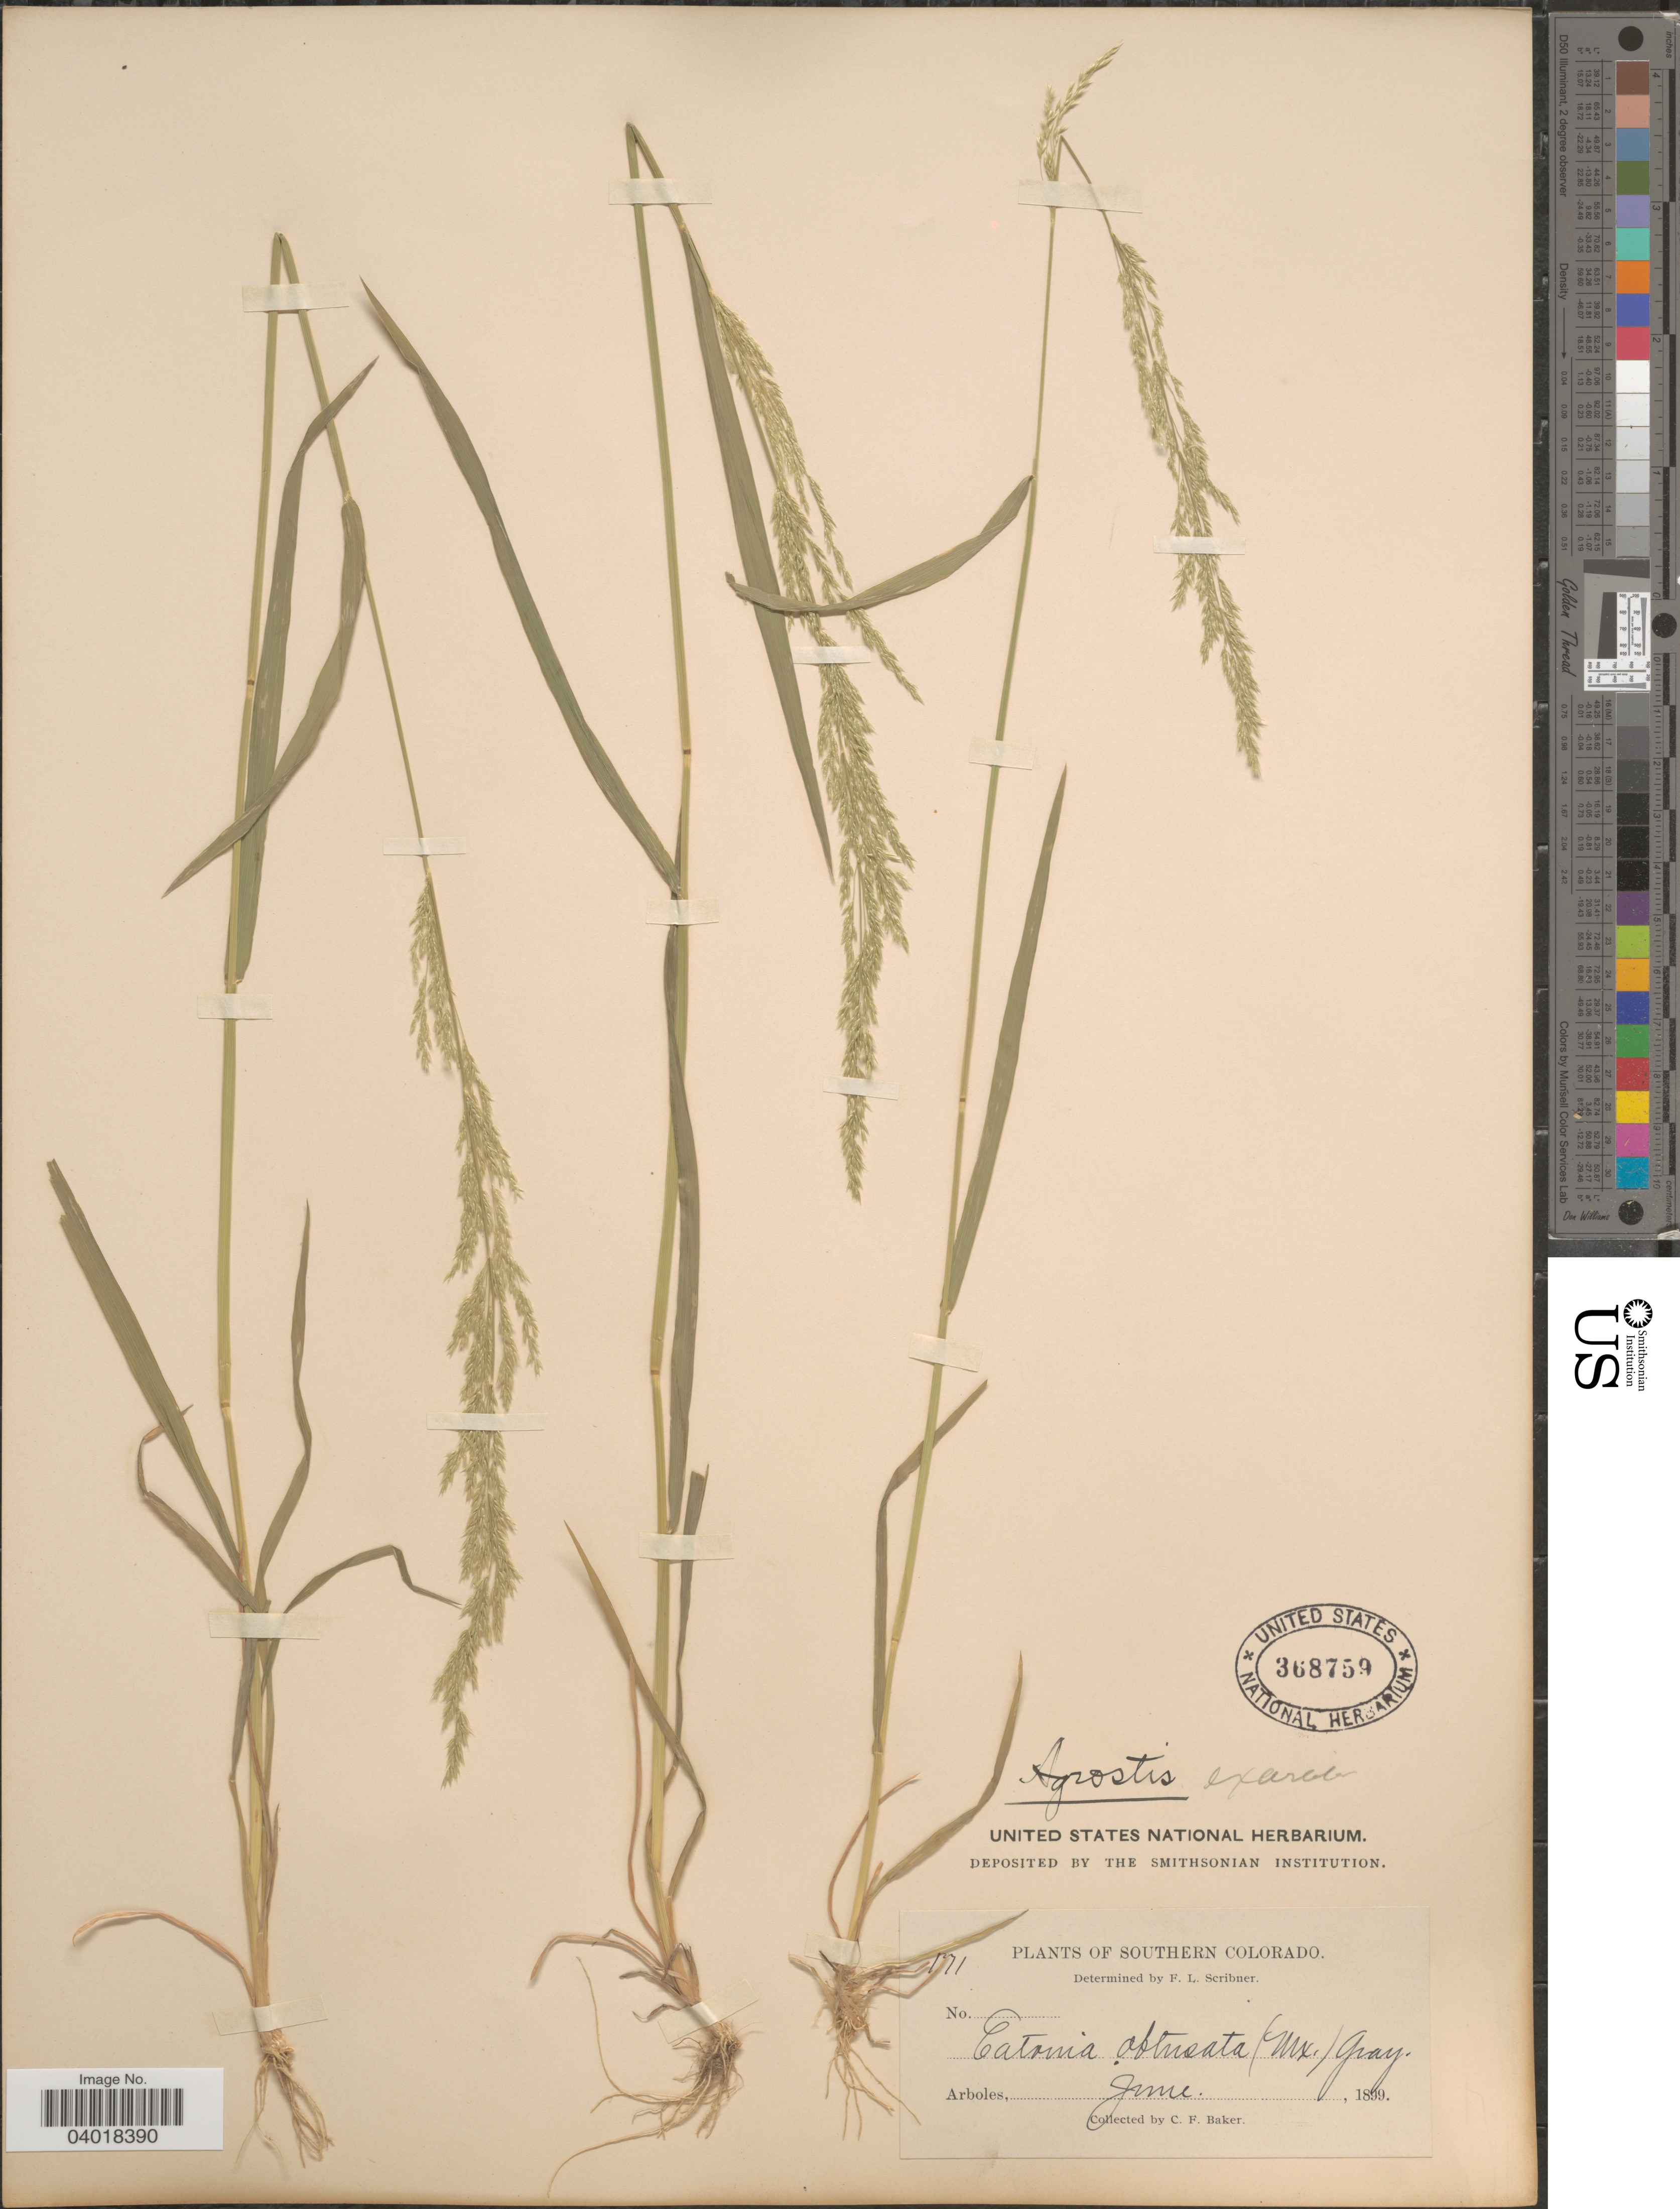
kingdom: Plantae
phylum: Tracheophyta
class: Liliopsida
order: Poales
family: Poaceae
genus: Agrostis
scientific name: Agrostis exarata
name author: Trin.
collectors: C. F. Baker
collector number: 171*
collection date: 1899-06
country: United States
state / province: Colorado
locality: Southern Colorado. Arboles.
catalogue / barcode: US 368759